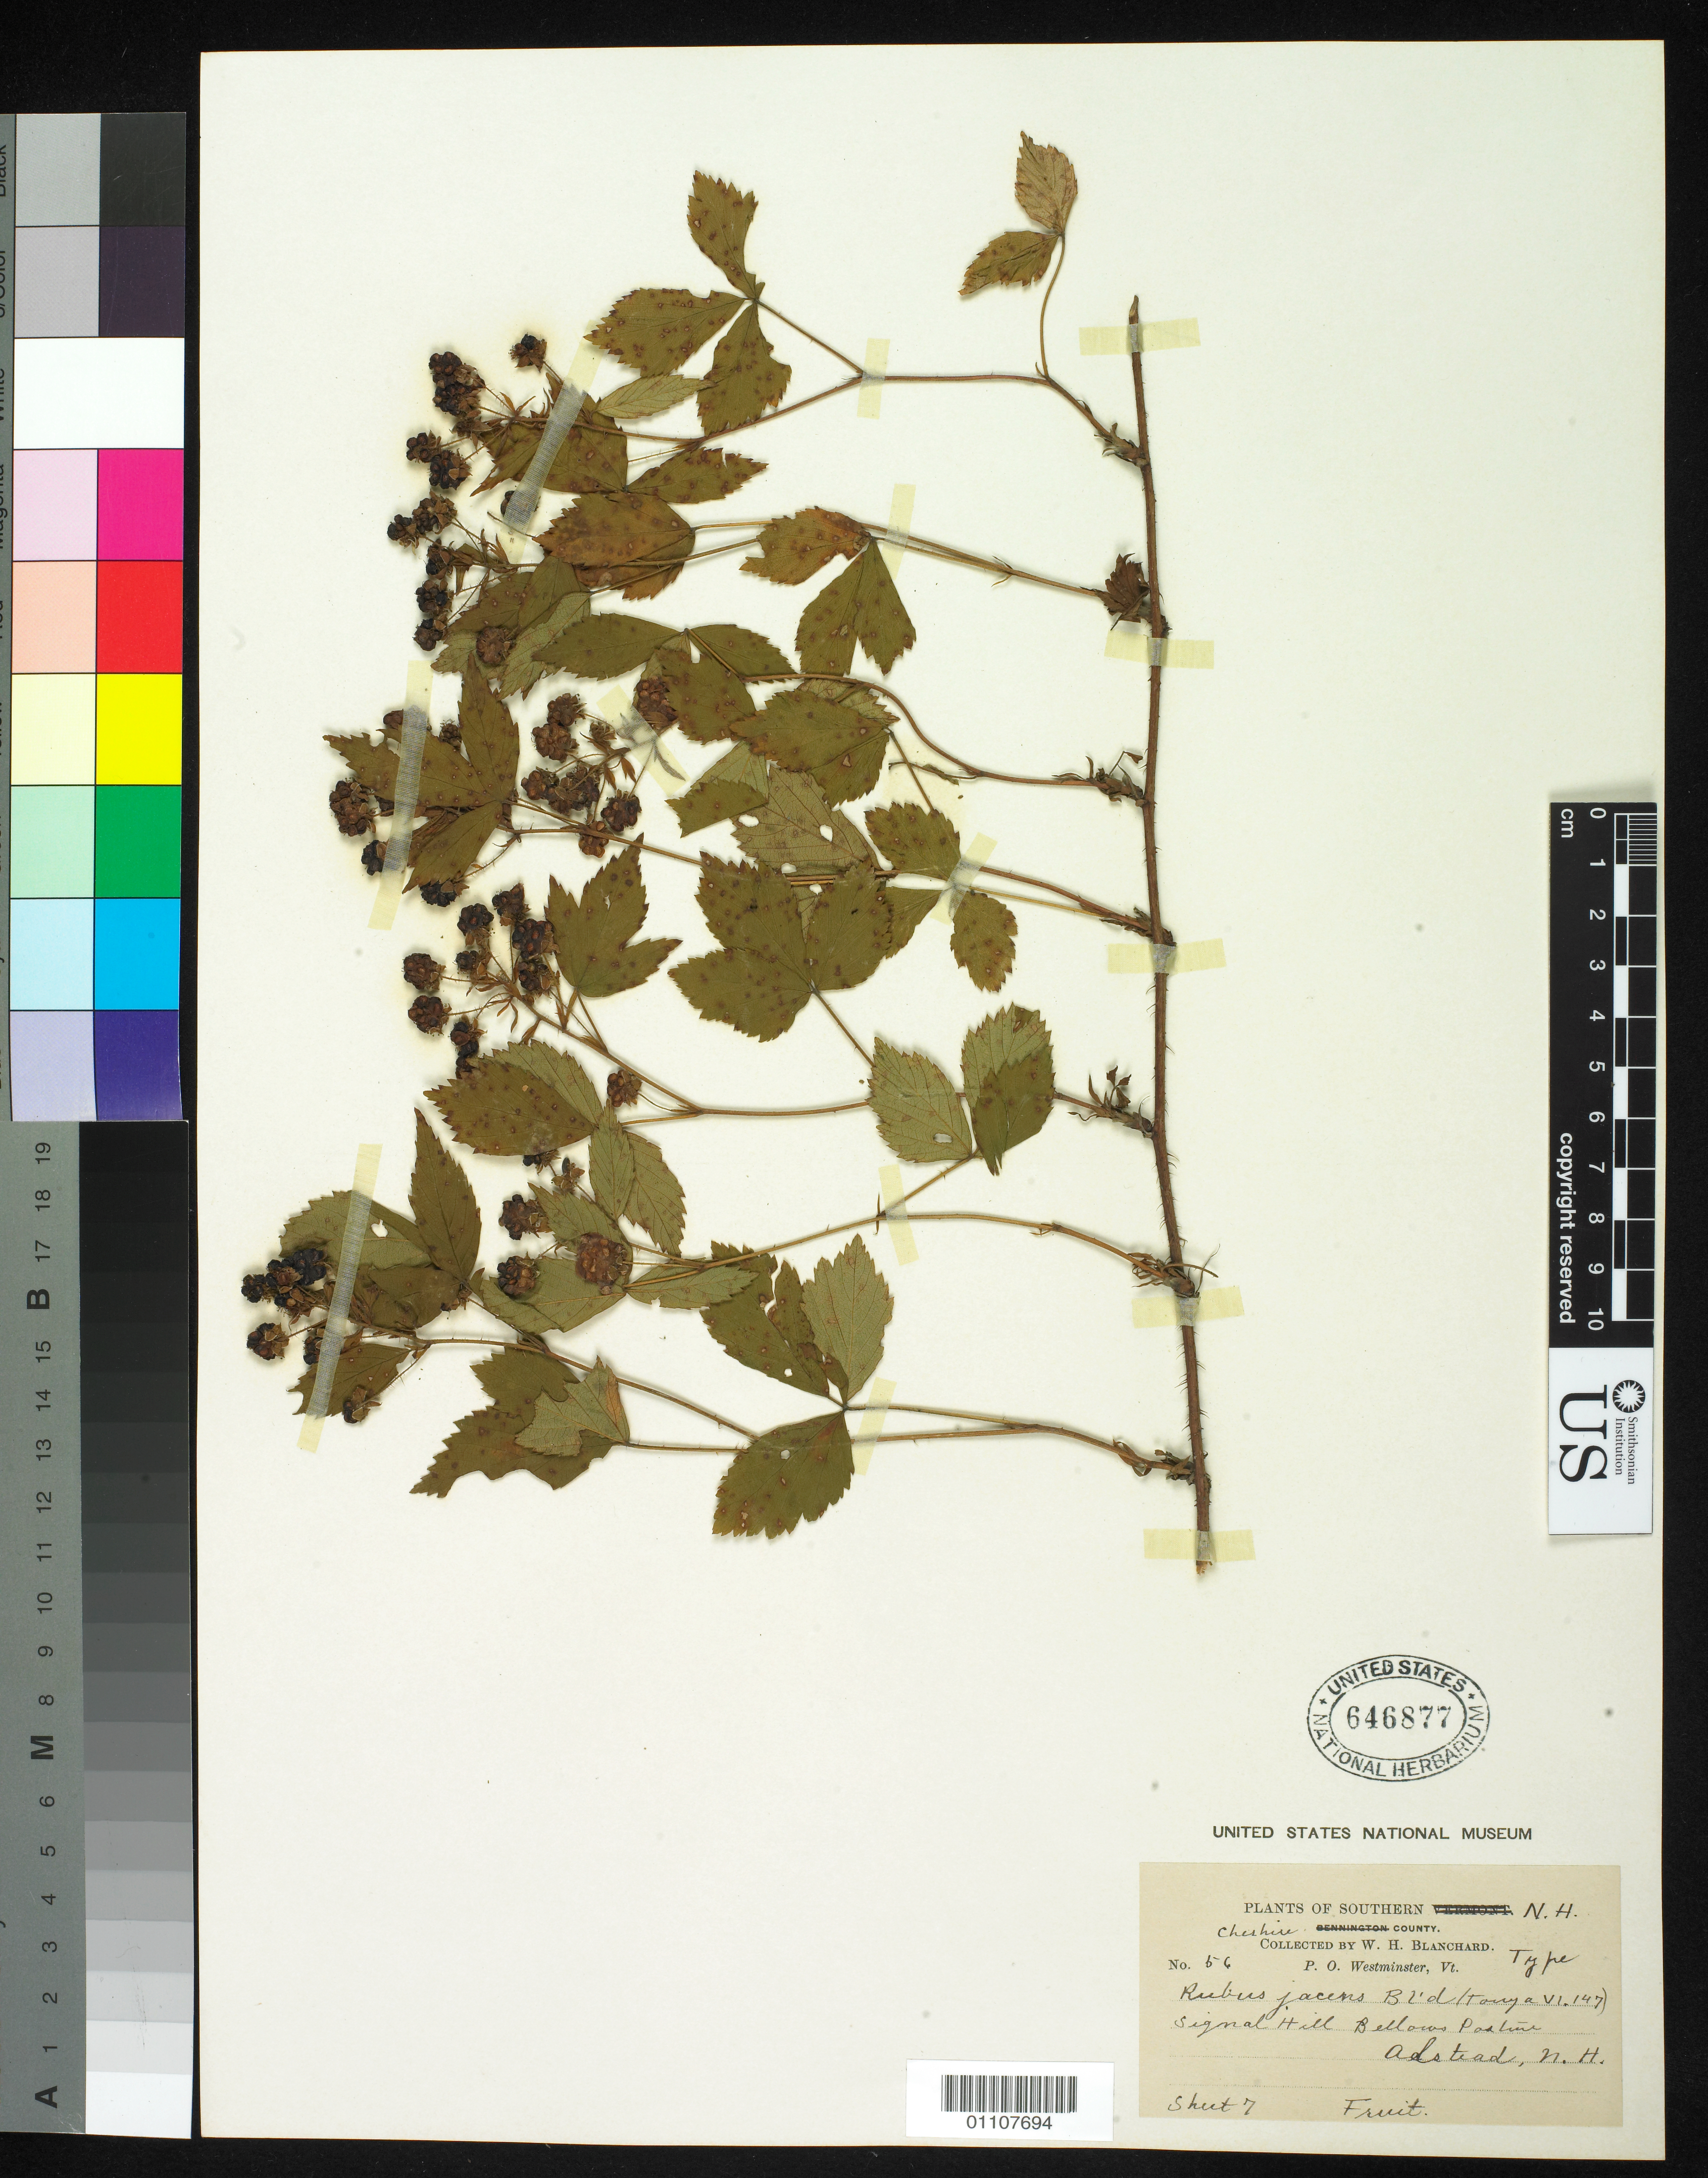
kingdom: Plantae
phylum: Tracheophyta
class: Magnoliopsida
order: Rosales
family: Rosaceae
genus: Rubus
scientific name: Rubus jacens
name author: Blanch.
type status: Syntype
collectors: W. H. Blanchard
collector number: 56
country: United States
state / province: New Hampshire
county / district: Cheshire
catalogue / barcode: US 646877